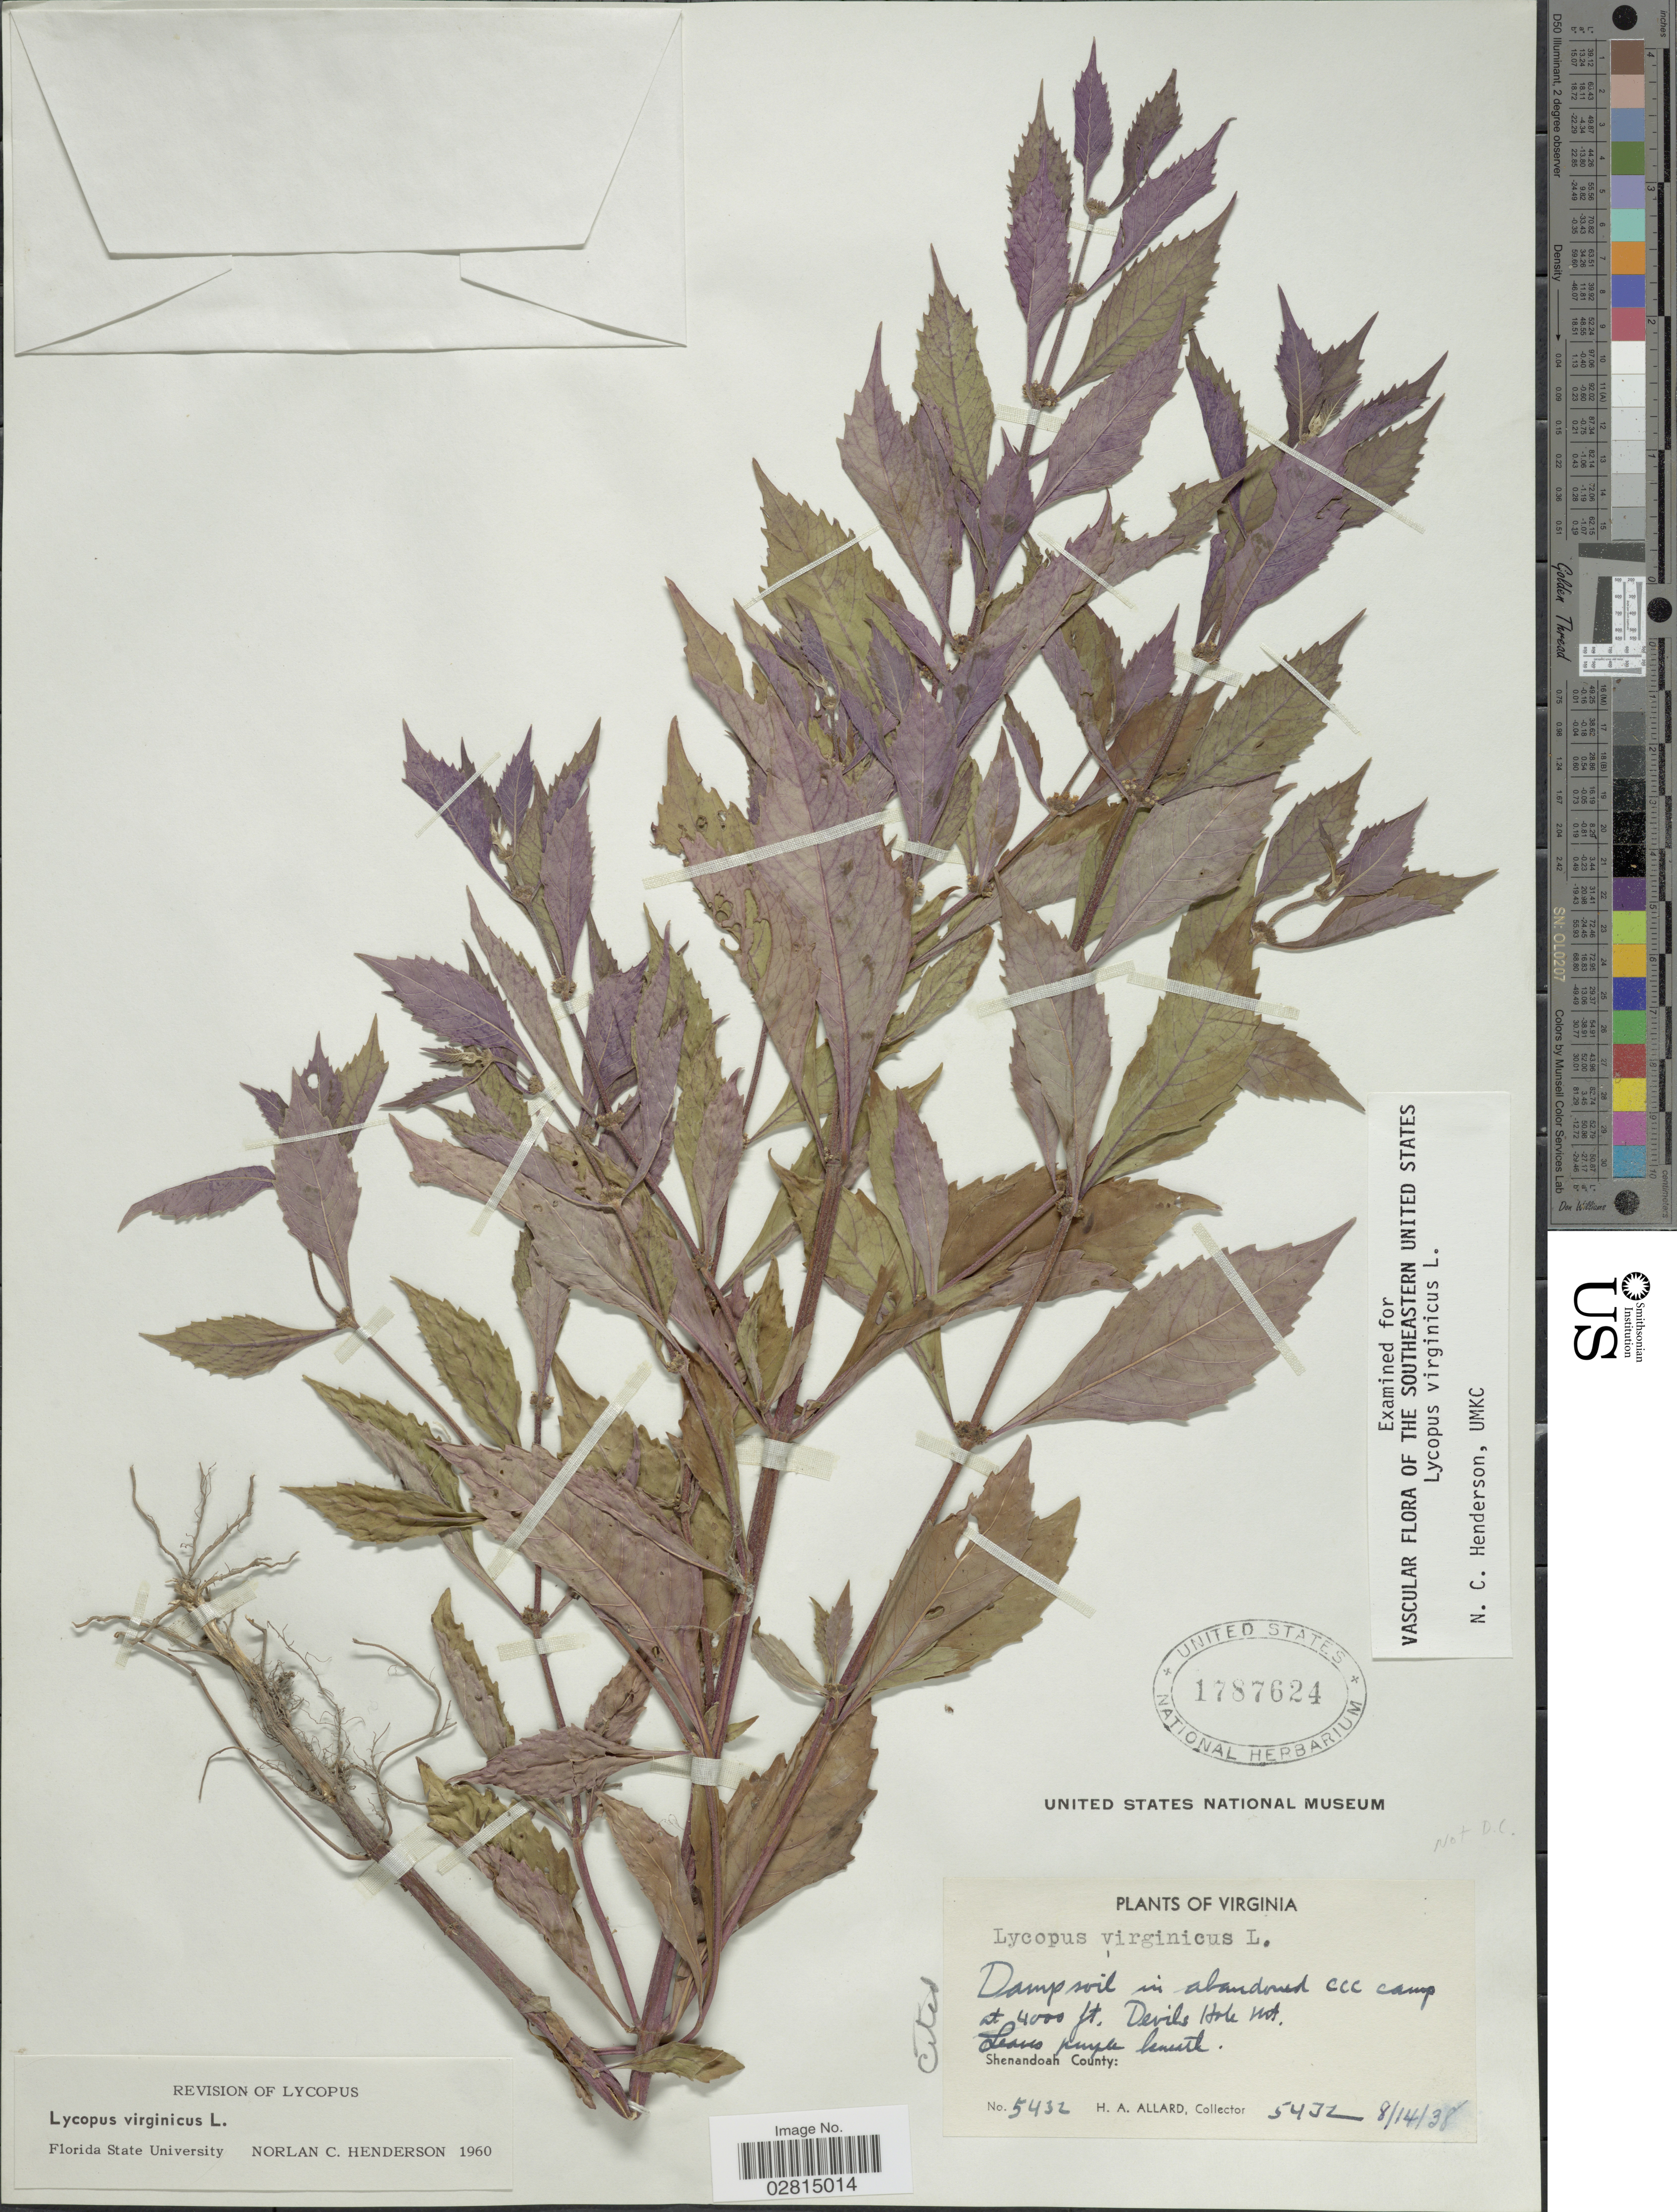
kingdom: Plantae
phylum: Tracheophyta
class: Magnoliopsida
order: Lamiales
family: Lamiaceae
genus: Lycopus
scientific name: Lycopus virginicus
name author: L.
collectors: H. A. Allard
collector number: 5432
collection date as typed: Transcribed d/m/y: 14/8/38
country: United States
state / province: Virginia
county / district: Shenandoah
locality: CCC camp, Devils Hole Mt., Shenandoah County.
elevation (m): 1219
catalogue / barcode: US 1787624